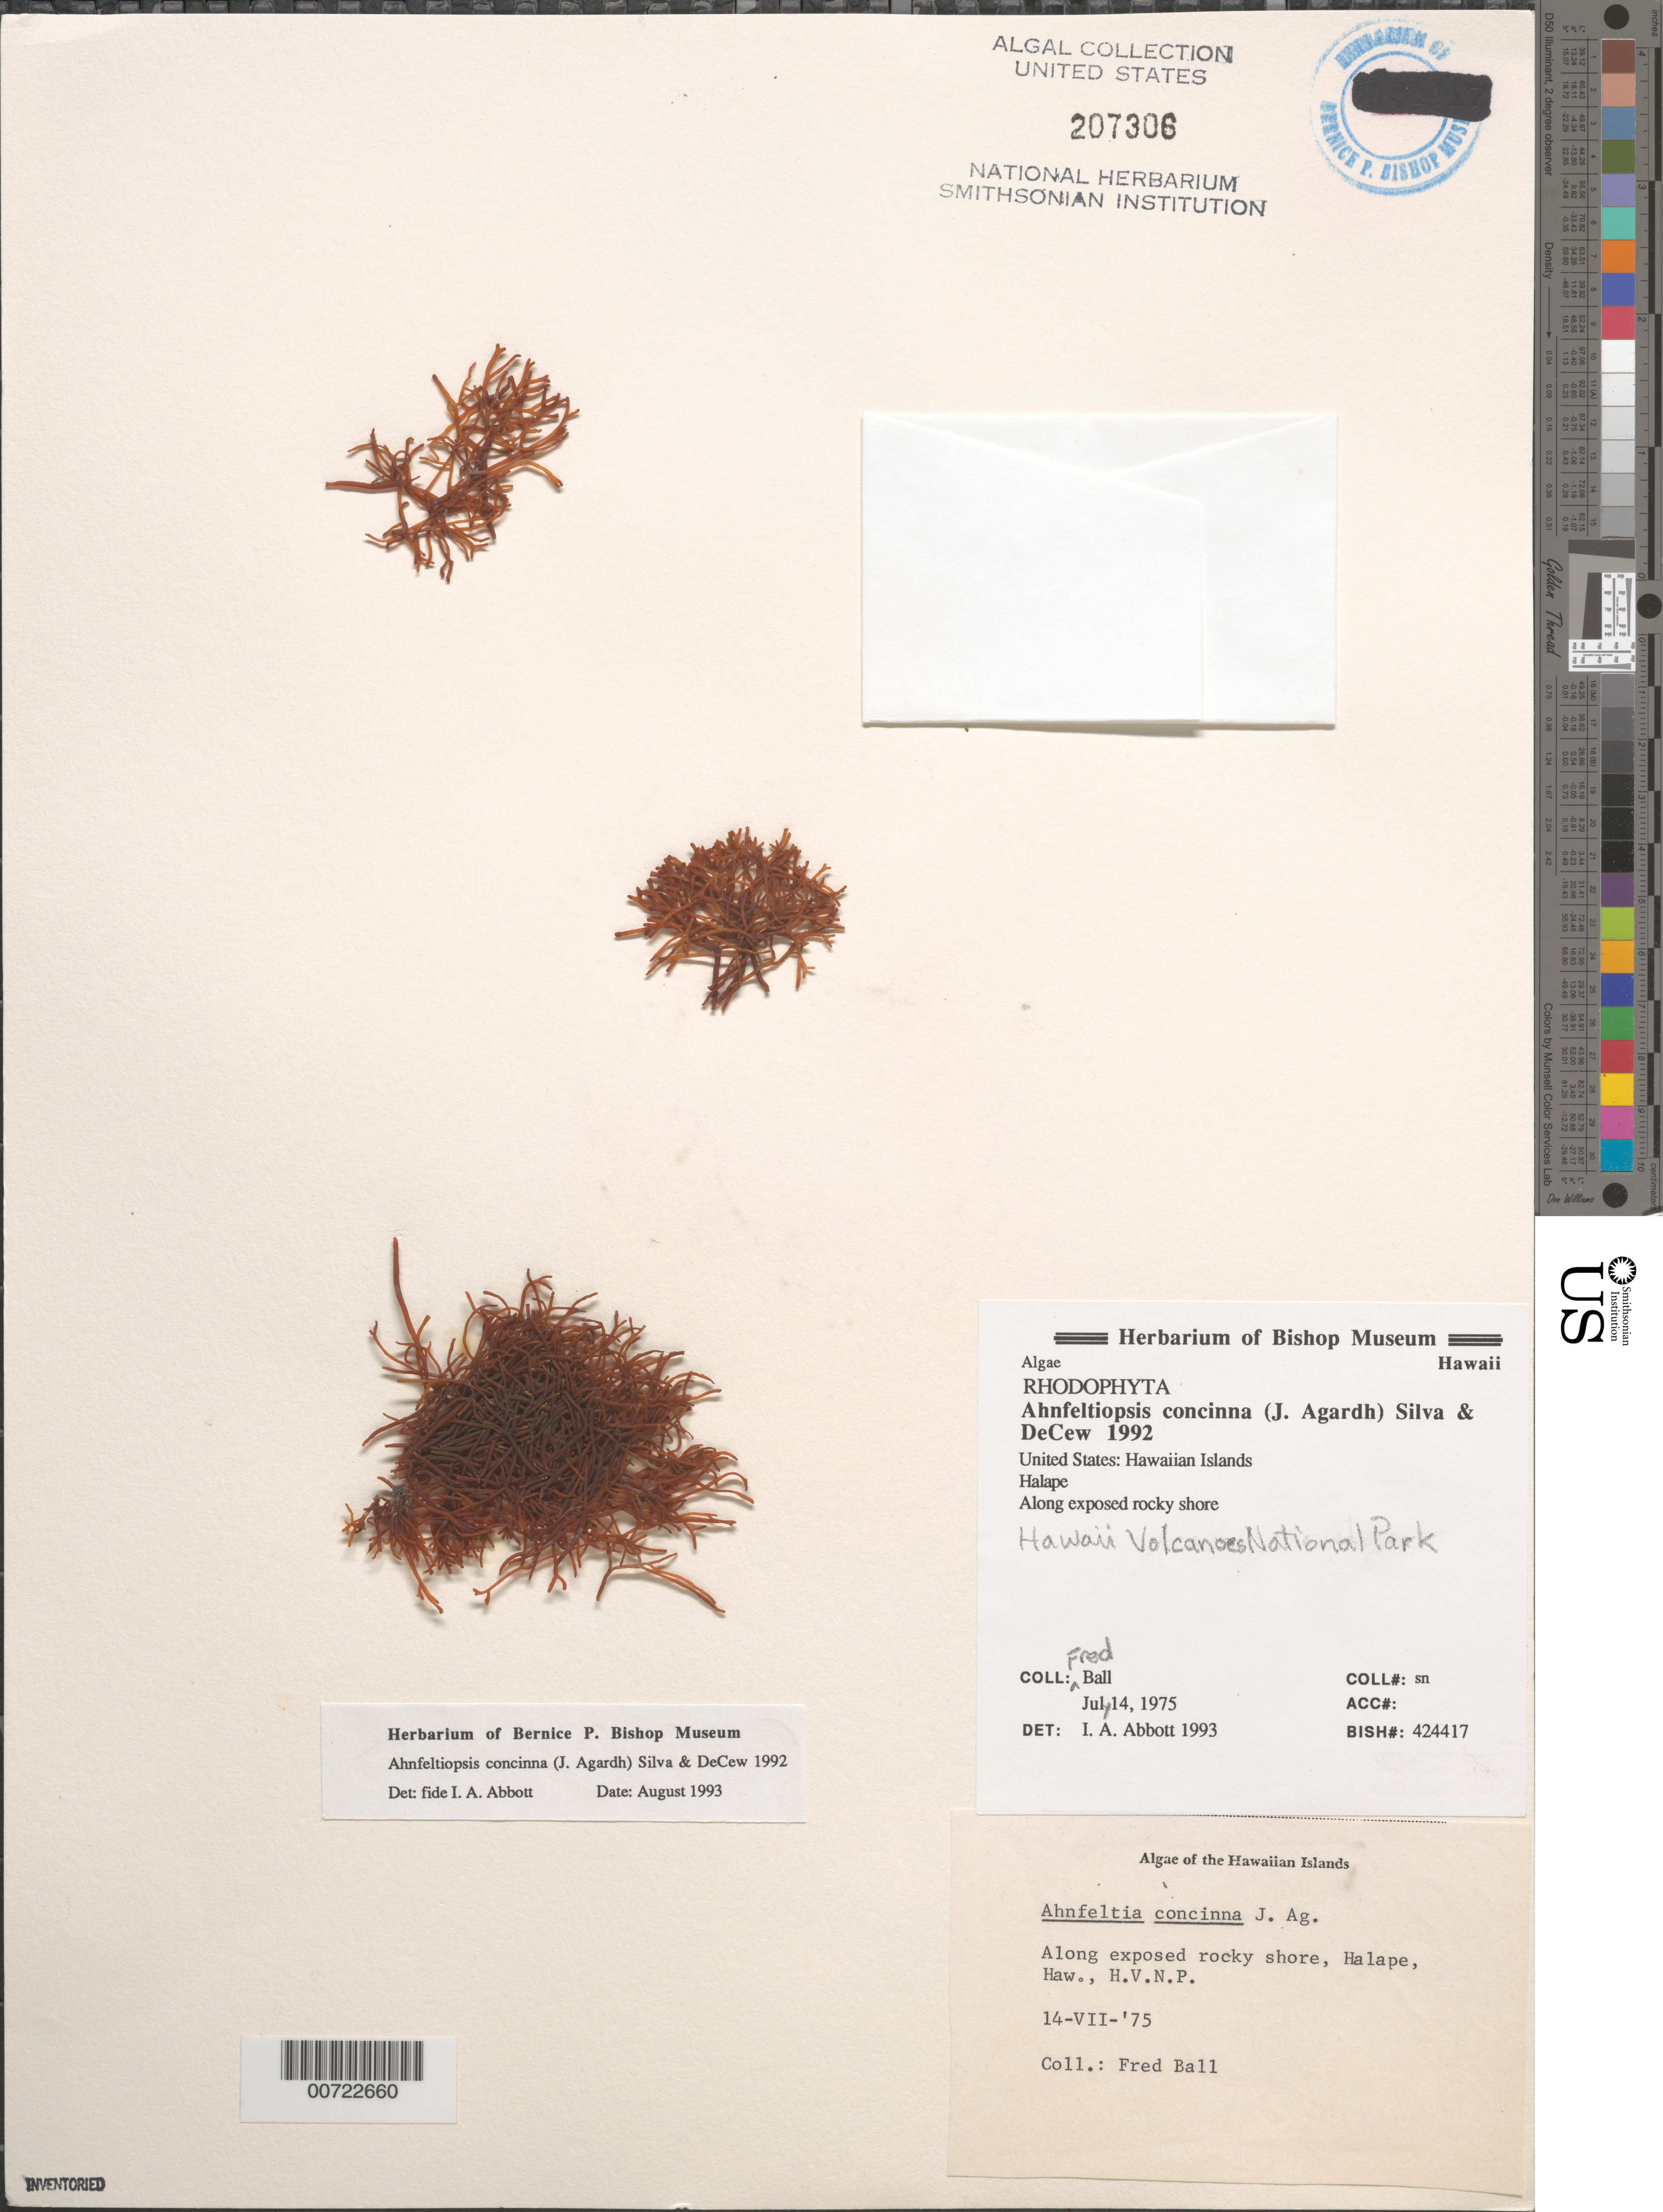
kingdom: Plantae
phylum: Rhodophyta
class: Florideophyceae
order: Gigartinales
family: Phyllophoraceae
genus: Gymnogongrus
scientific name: Gymnogongrus durvillei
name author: (Bory) M.S.Calderon & S.M. Boo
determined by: Algae name updating Project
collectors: F. Ball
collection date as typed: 14 Jul 1975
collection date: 1975-07-14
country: United States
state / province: Hawaii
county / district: Hawaii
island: Hawaii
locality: Halape, Hawaii Volcanoes National Park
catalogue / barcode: US 207306